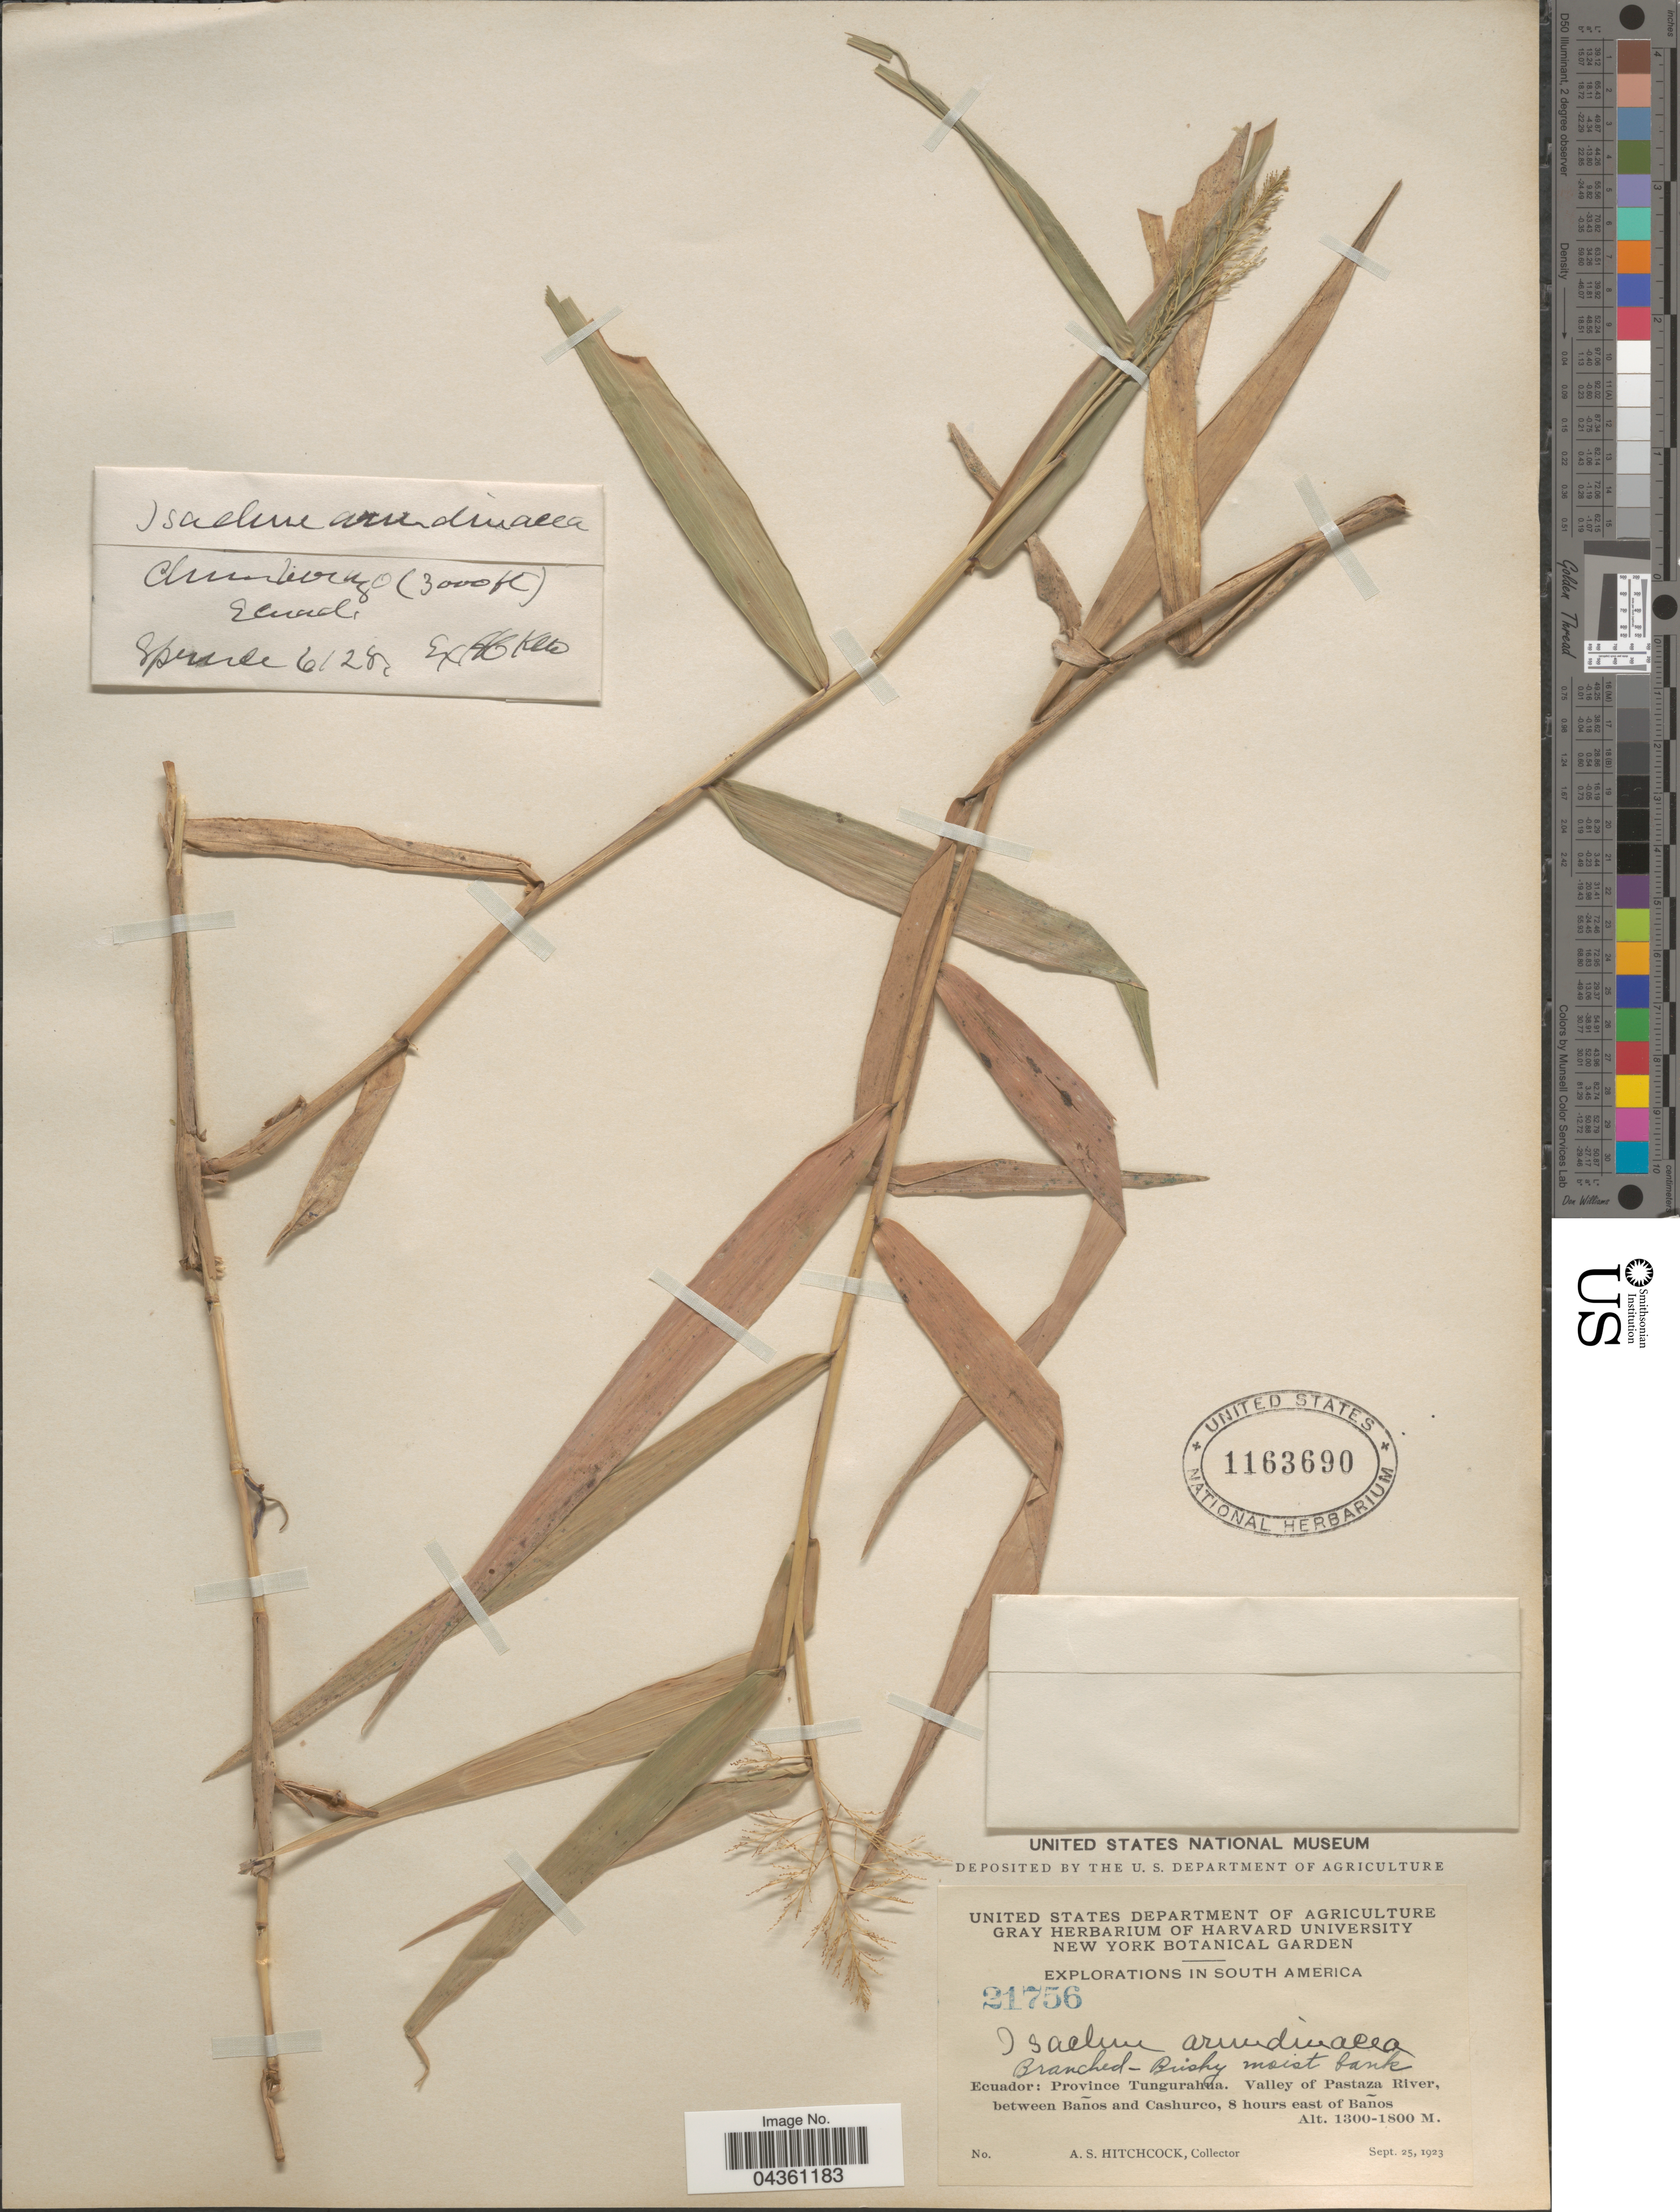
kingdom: Plantae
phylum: Tracheophyta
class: Liliopsida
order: Poales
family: Poaceae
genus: Isachne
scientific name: Isachne arundinacea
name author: (Sw.) Griseb.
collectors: A. S. Hitchcock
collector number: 21756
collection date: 1923-09-25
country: Ecuador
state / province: Tungurahua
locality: Explorations in South America. Valley of Pastaza River, between Baños and Cashurco, 8 hours east of Baños.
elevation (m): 1300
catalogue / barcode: US 1163690